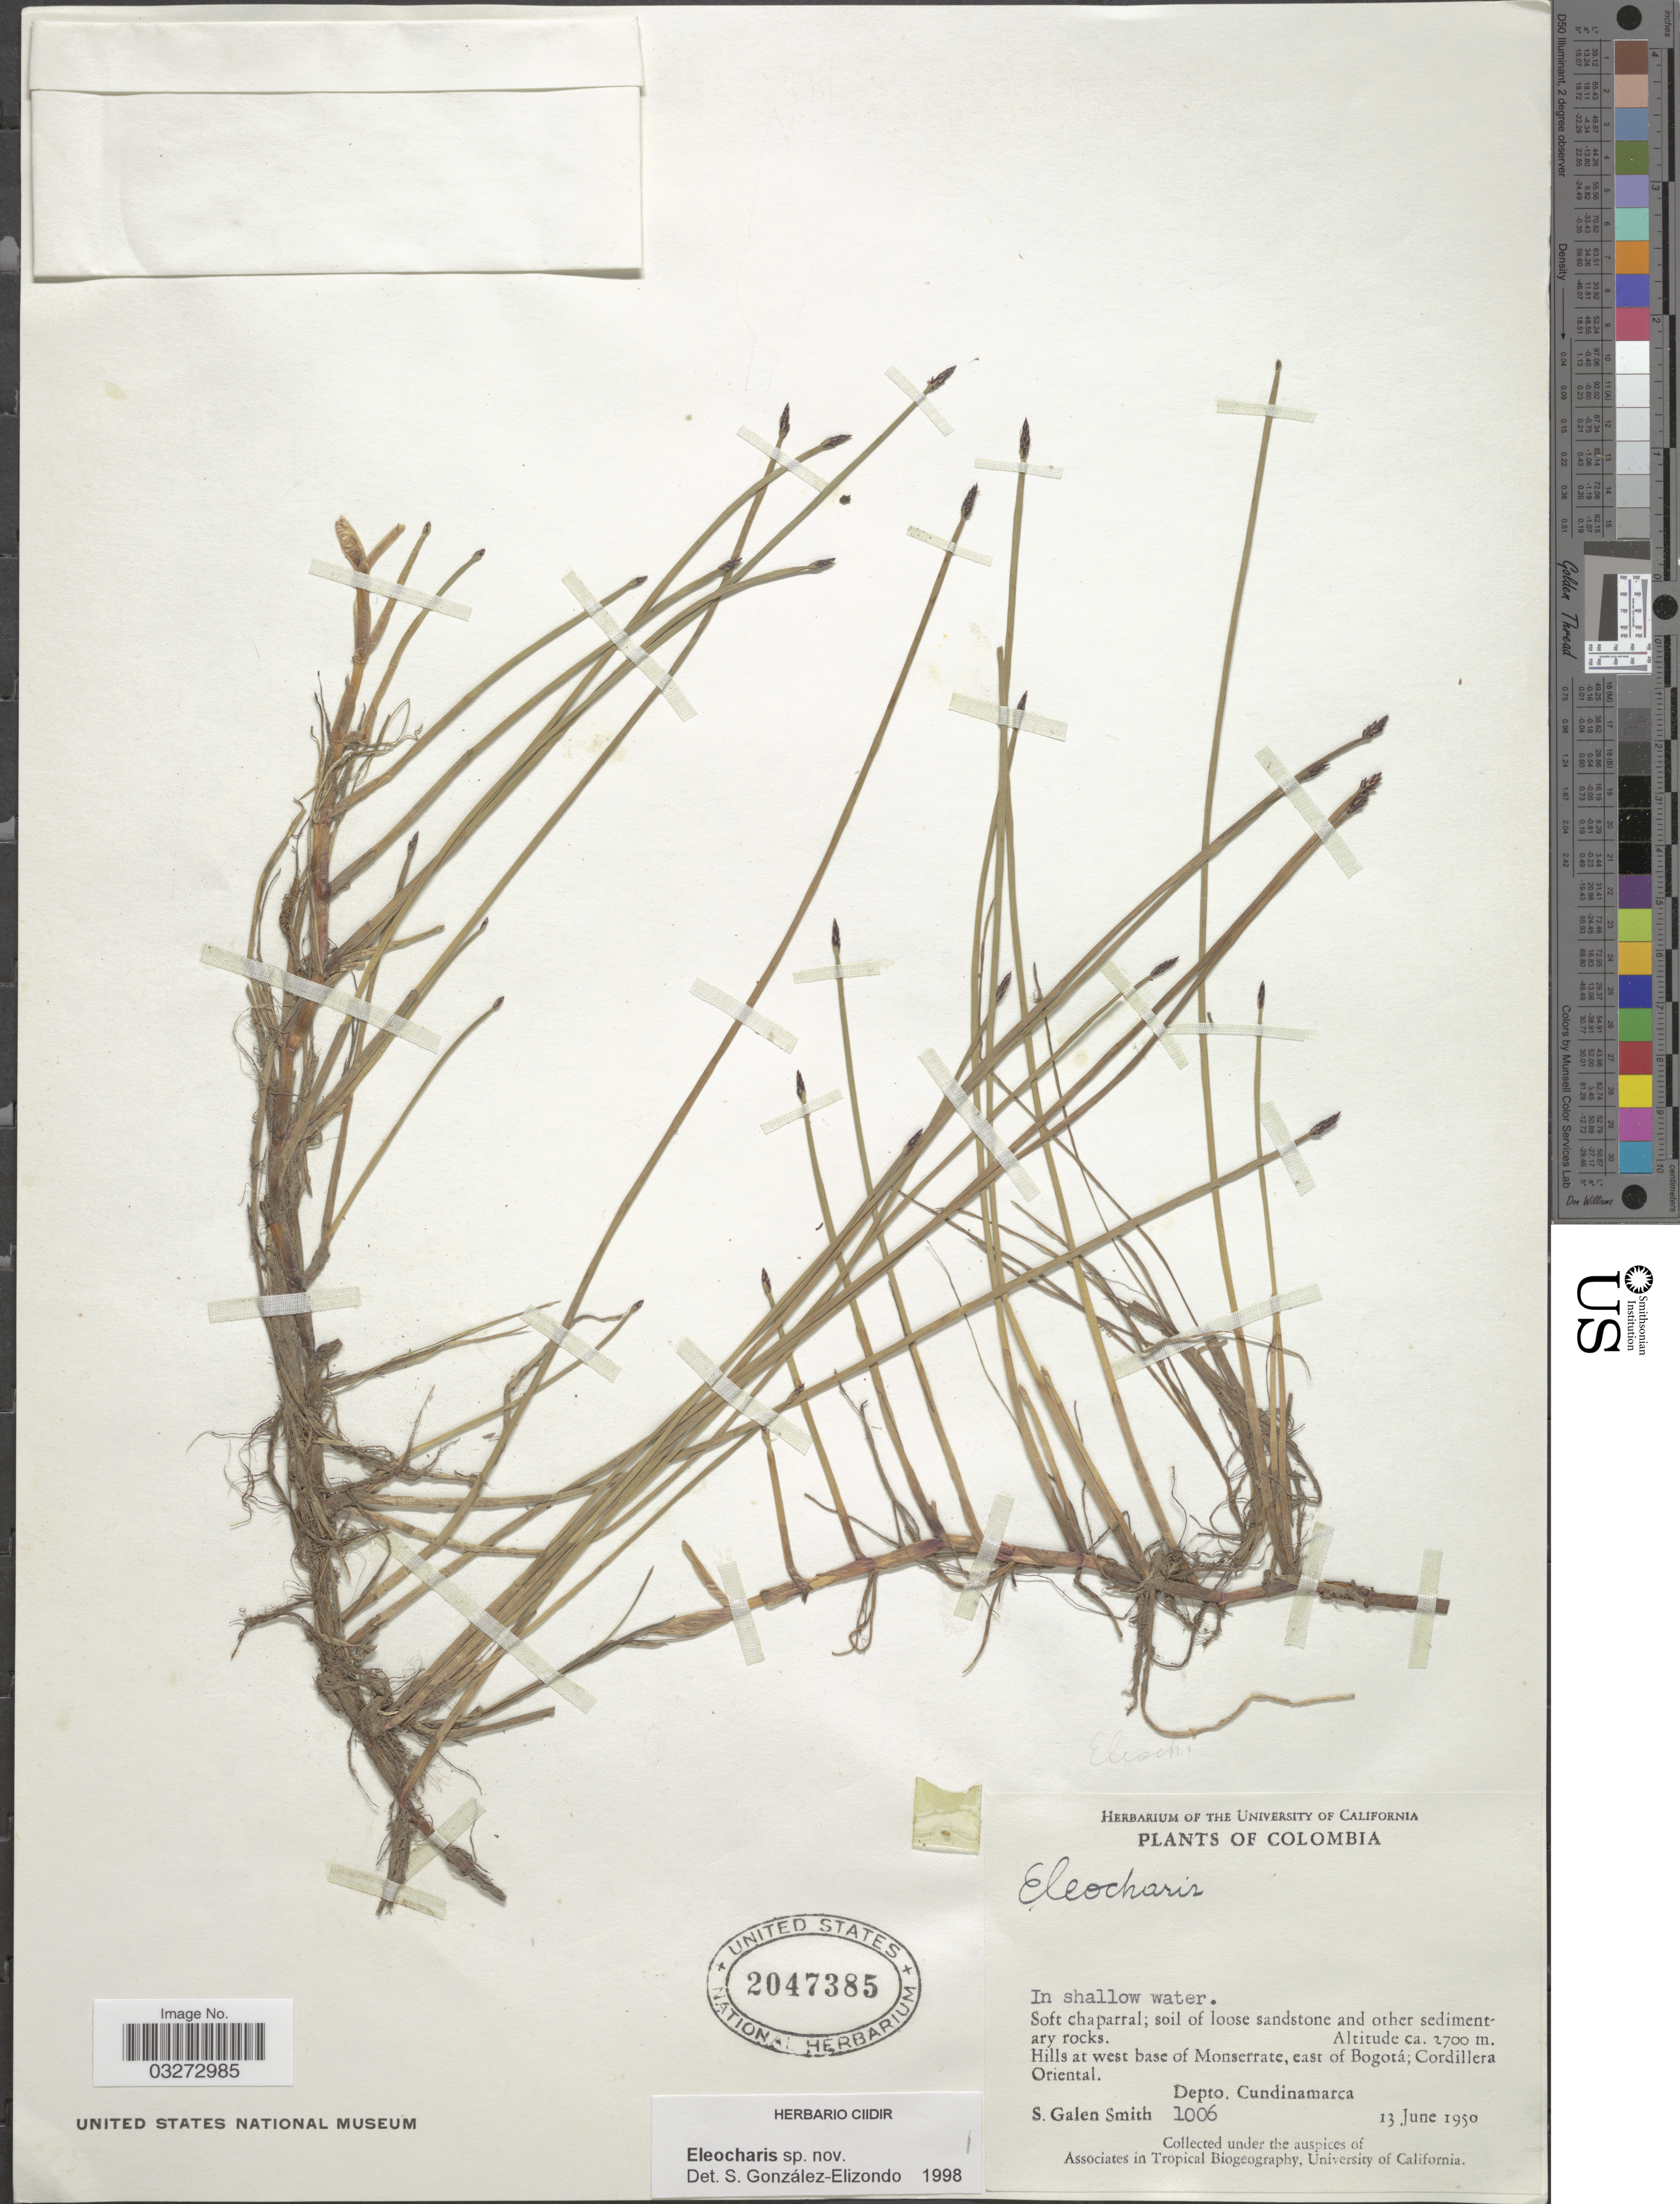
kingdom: Plantae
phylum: Tracheophyta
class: Liliopsida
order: Poales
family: Cyperaceae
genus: Eleocharis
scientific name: Eleocharis sp.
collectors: S. G. Smith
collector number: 1006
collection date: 1950-06-13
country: Colombia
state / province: Cundinamarca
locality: Hills at west base of Monserrate, east of Bogotá; Cordillera Oriental. Depto. Cundinamarca.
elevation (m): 2700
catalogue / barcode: US 2047385